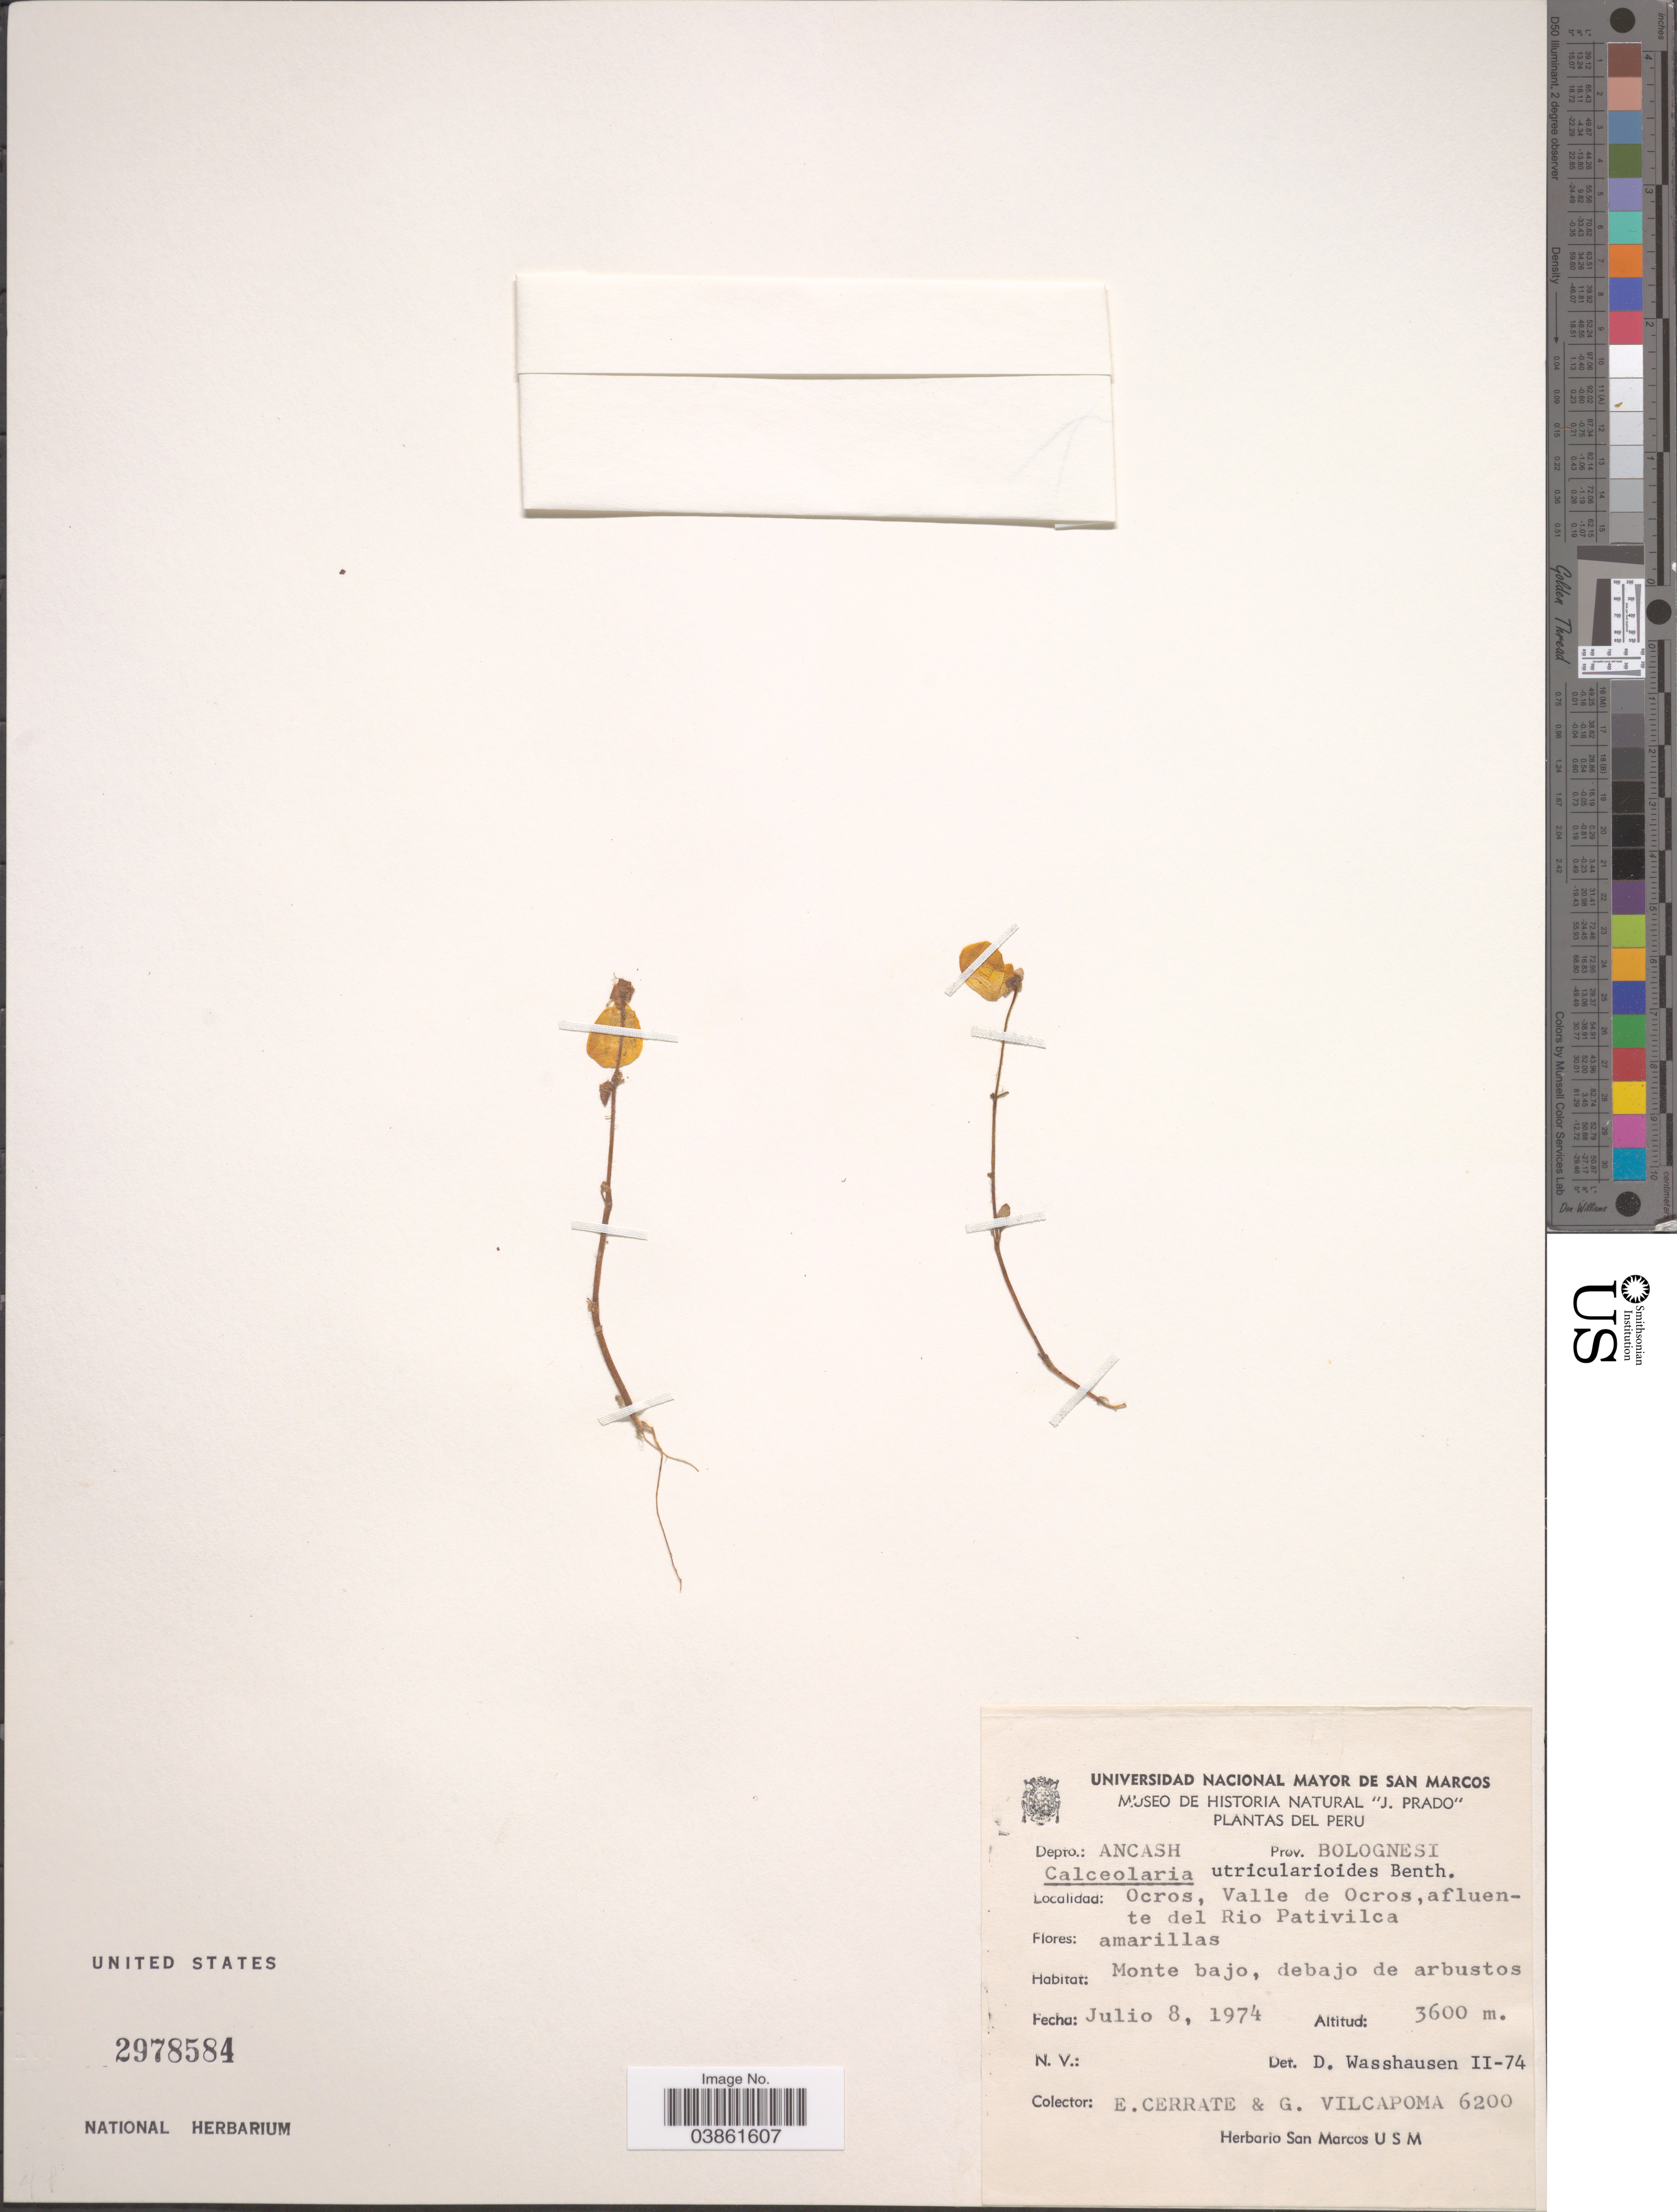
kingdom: Plantae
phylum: Tracheophyta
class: Magnoliopsida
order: Lamiales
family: Calceolariaceae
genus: Calceolaria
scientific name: Calceolaria utricularioides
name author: Hook. ex Benth.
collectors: E. Cerrate & G. Vilcapoma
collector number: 6200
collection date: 1974-07-08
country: Peru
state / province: Ancash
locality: Depto.: Ancash. Prov. Bolognesi. Ocros, Valle de Ocros, afluente del Rio Pativilca.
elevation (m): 3600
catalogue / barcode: US 2978584